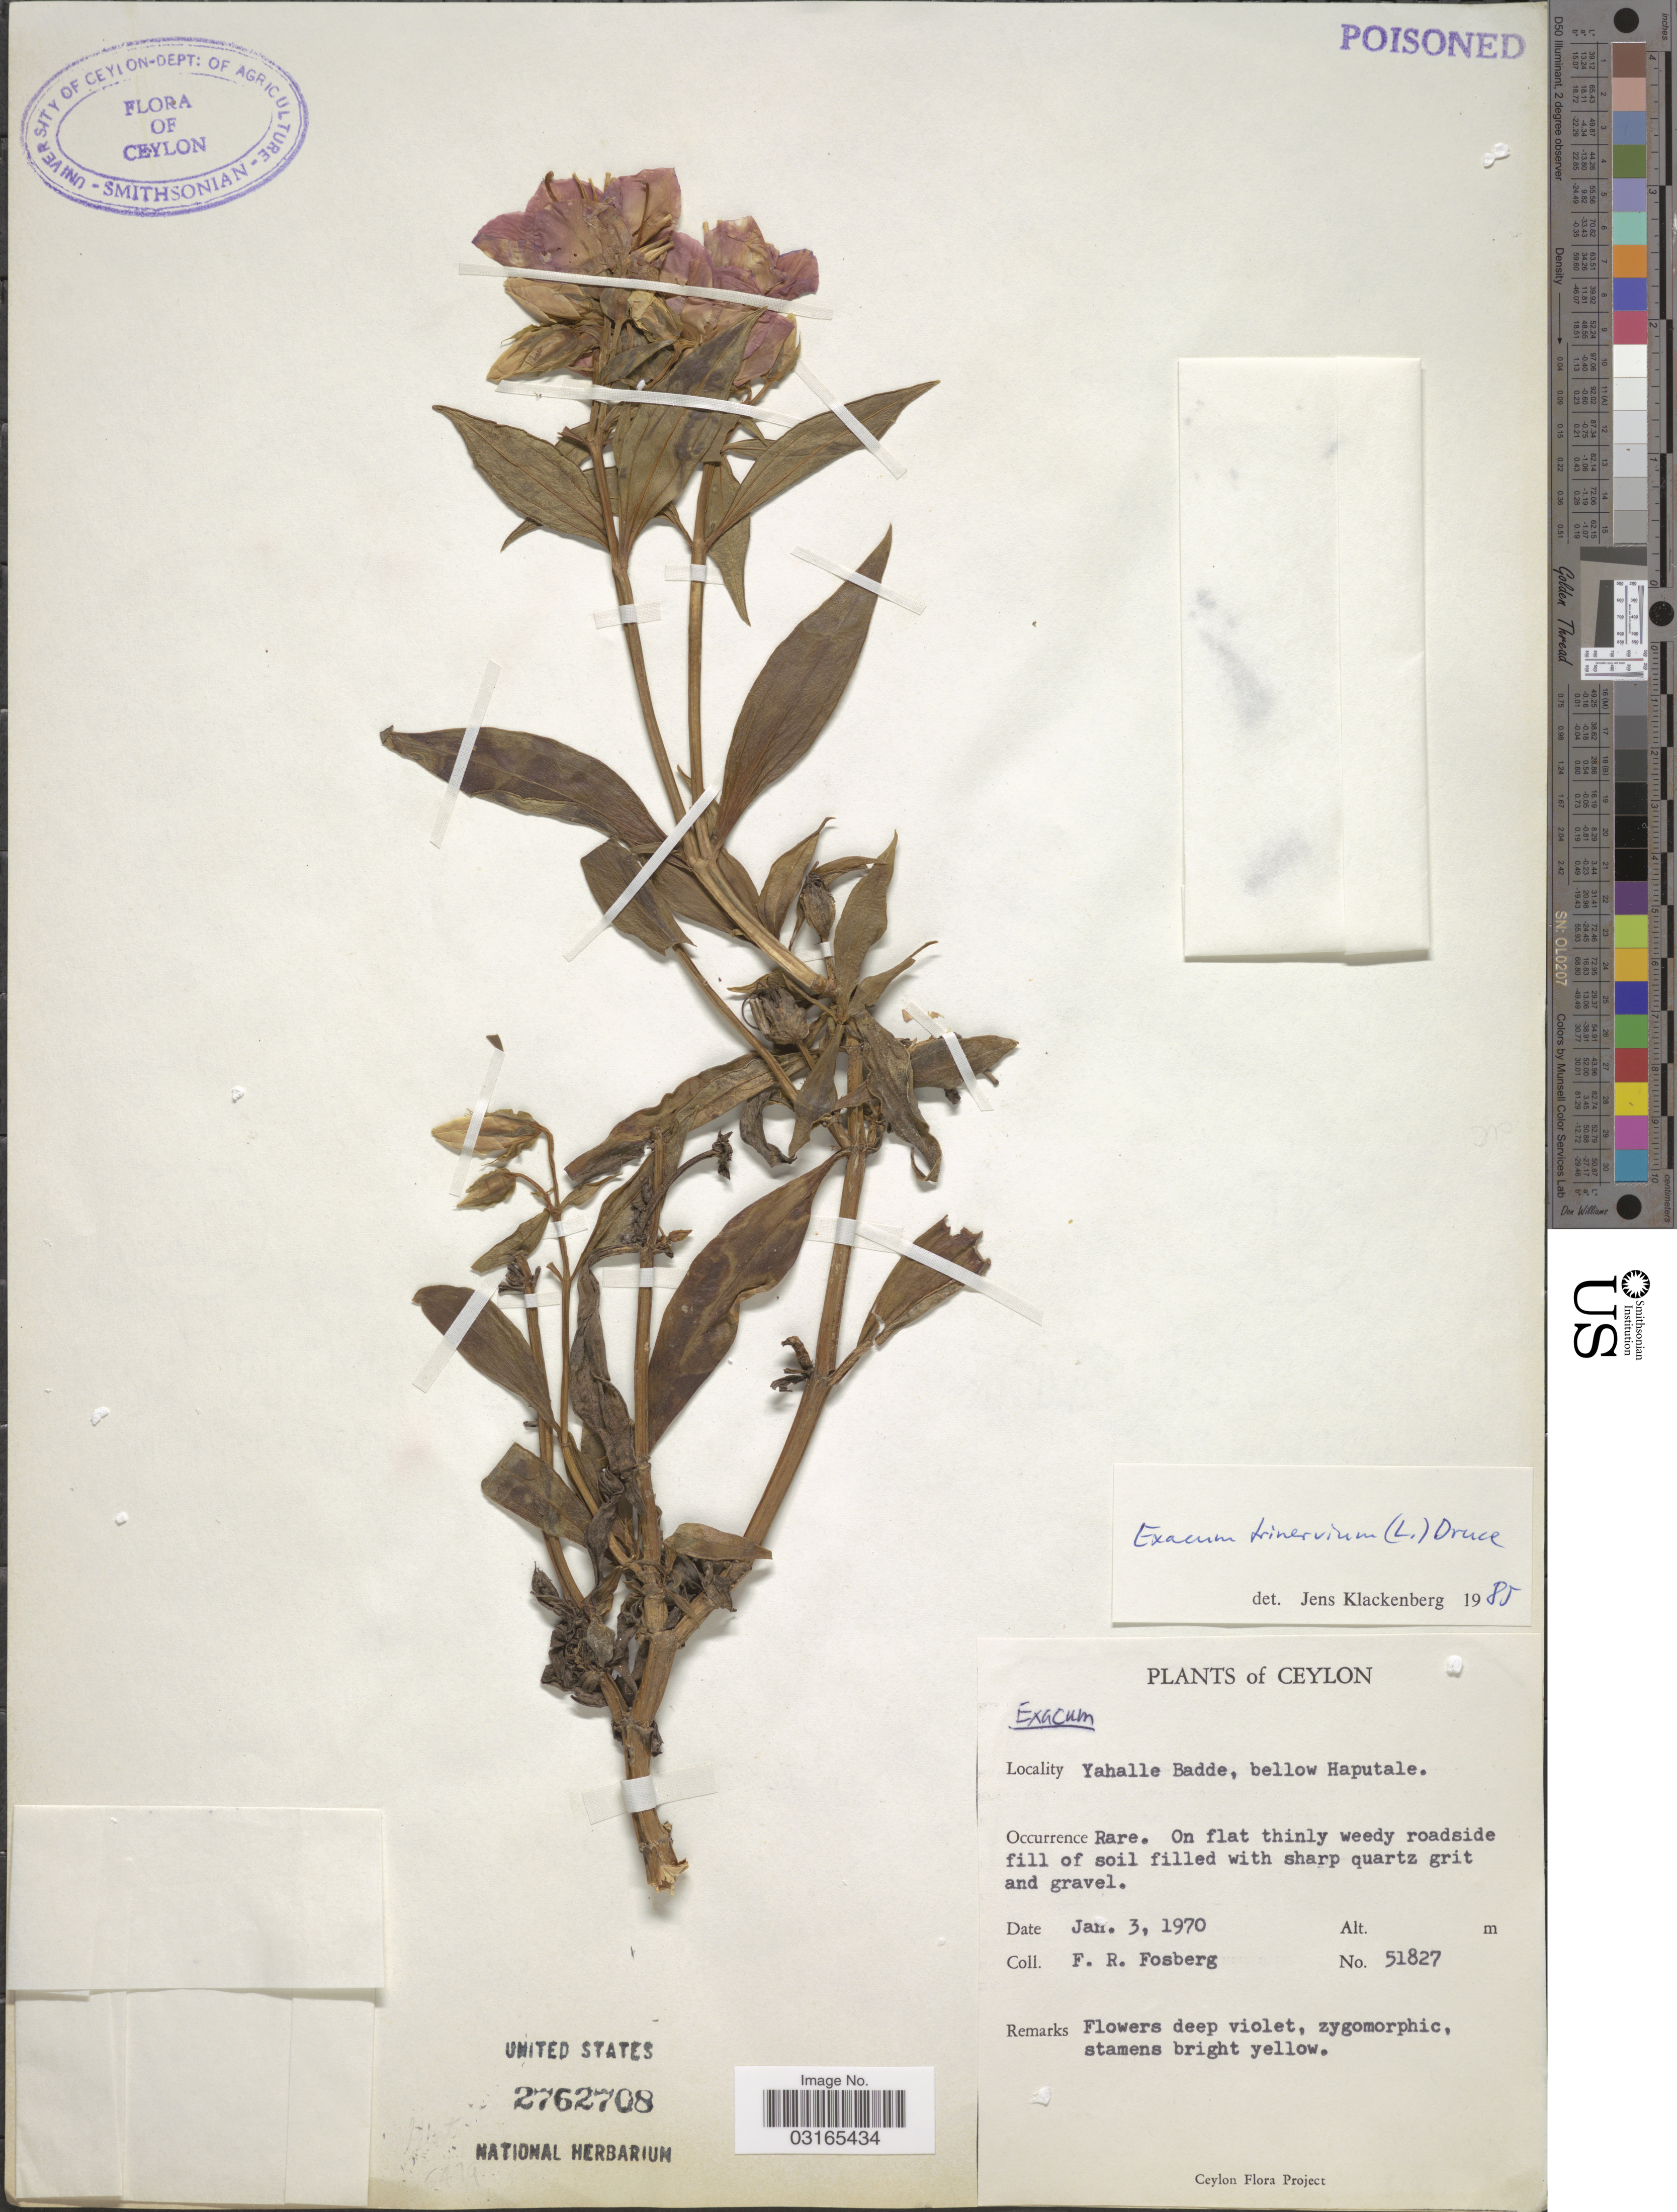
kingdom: Plantae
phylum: Tracheophyta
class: Magnoliopsida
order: Gentianales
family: Gentianaceae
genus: Exacum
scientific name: Exacum trinervium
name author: (L.) Druce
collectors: F. R. Fosberg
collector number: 51827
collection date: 1970-01-03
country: Sri Lanka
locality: Ceylon. Yahalle Badde, bellow Haputale.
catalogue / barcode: US 2762708